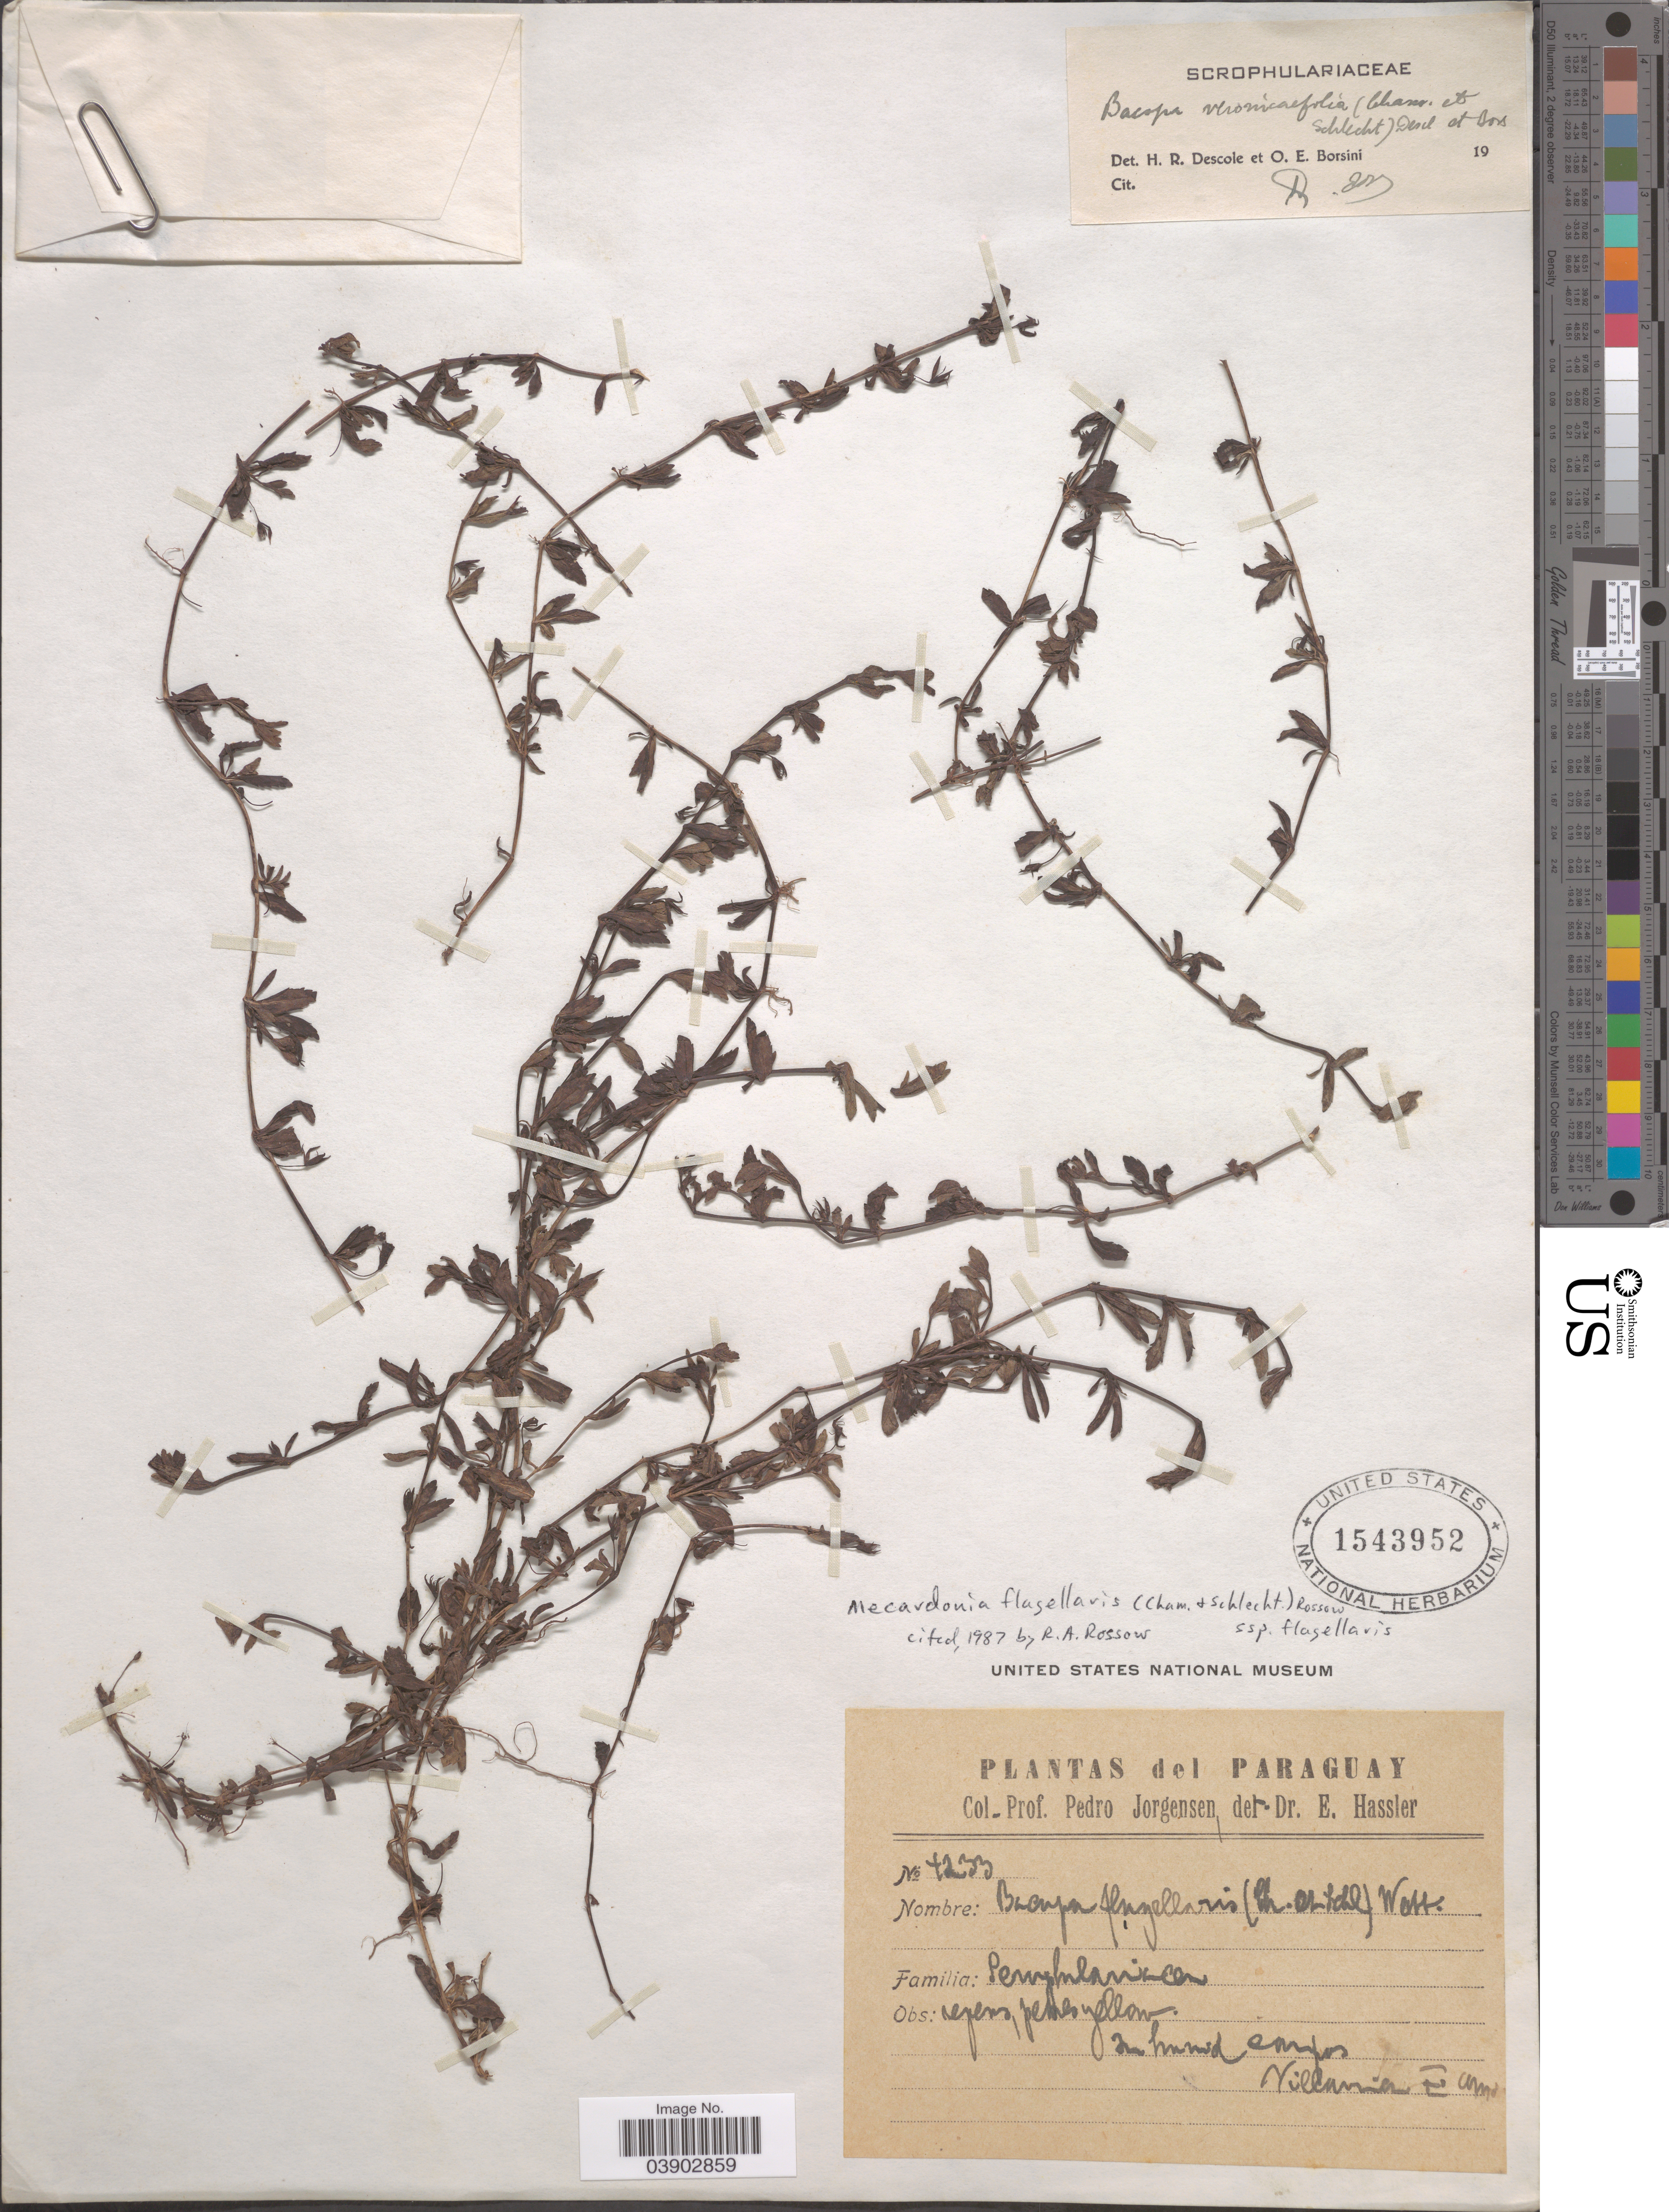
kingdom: Plantae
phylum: Tracheophyta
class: Magnoliopsida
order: Lamiales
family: Plantaginaceae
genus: Mecardonia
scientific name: Mecardonia flagellaris subsp. flagellaris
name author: (Cham. & Schltdl.) Rossow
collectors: P. Jörgensen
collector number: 4233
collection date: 1900-11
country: Paraguay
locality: In humid campos. Villarrica.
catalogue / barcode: US 1543952